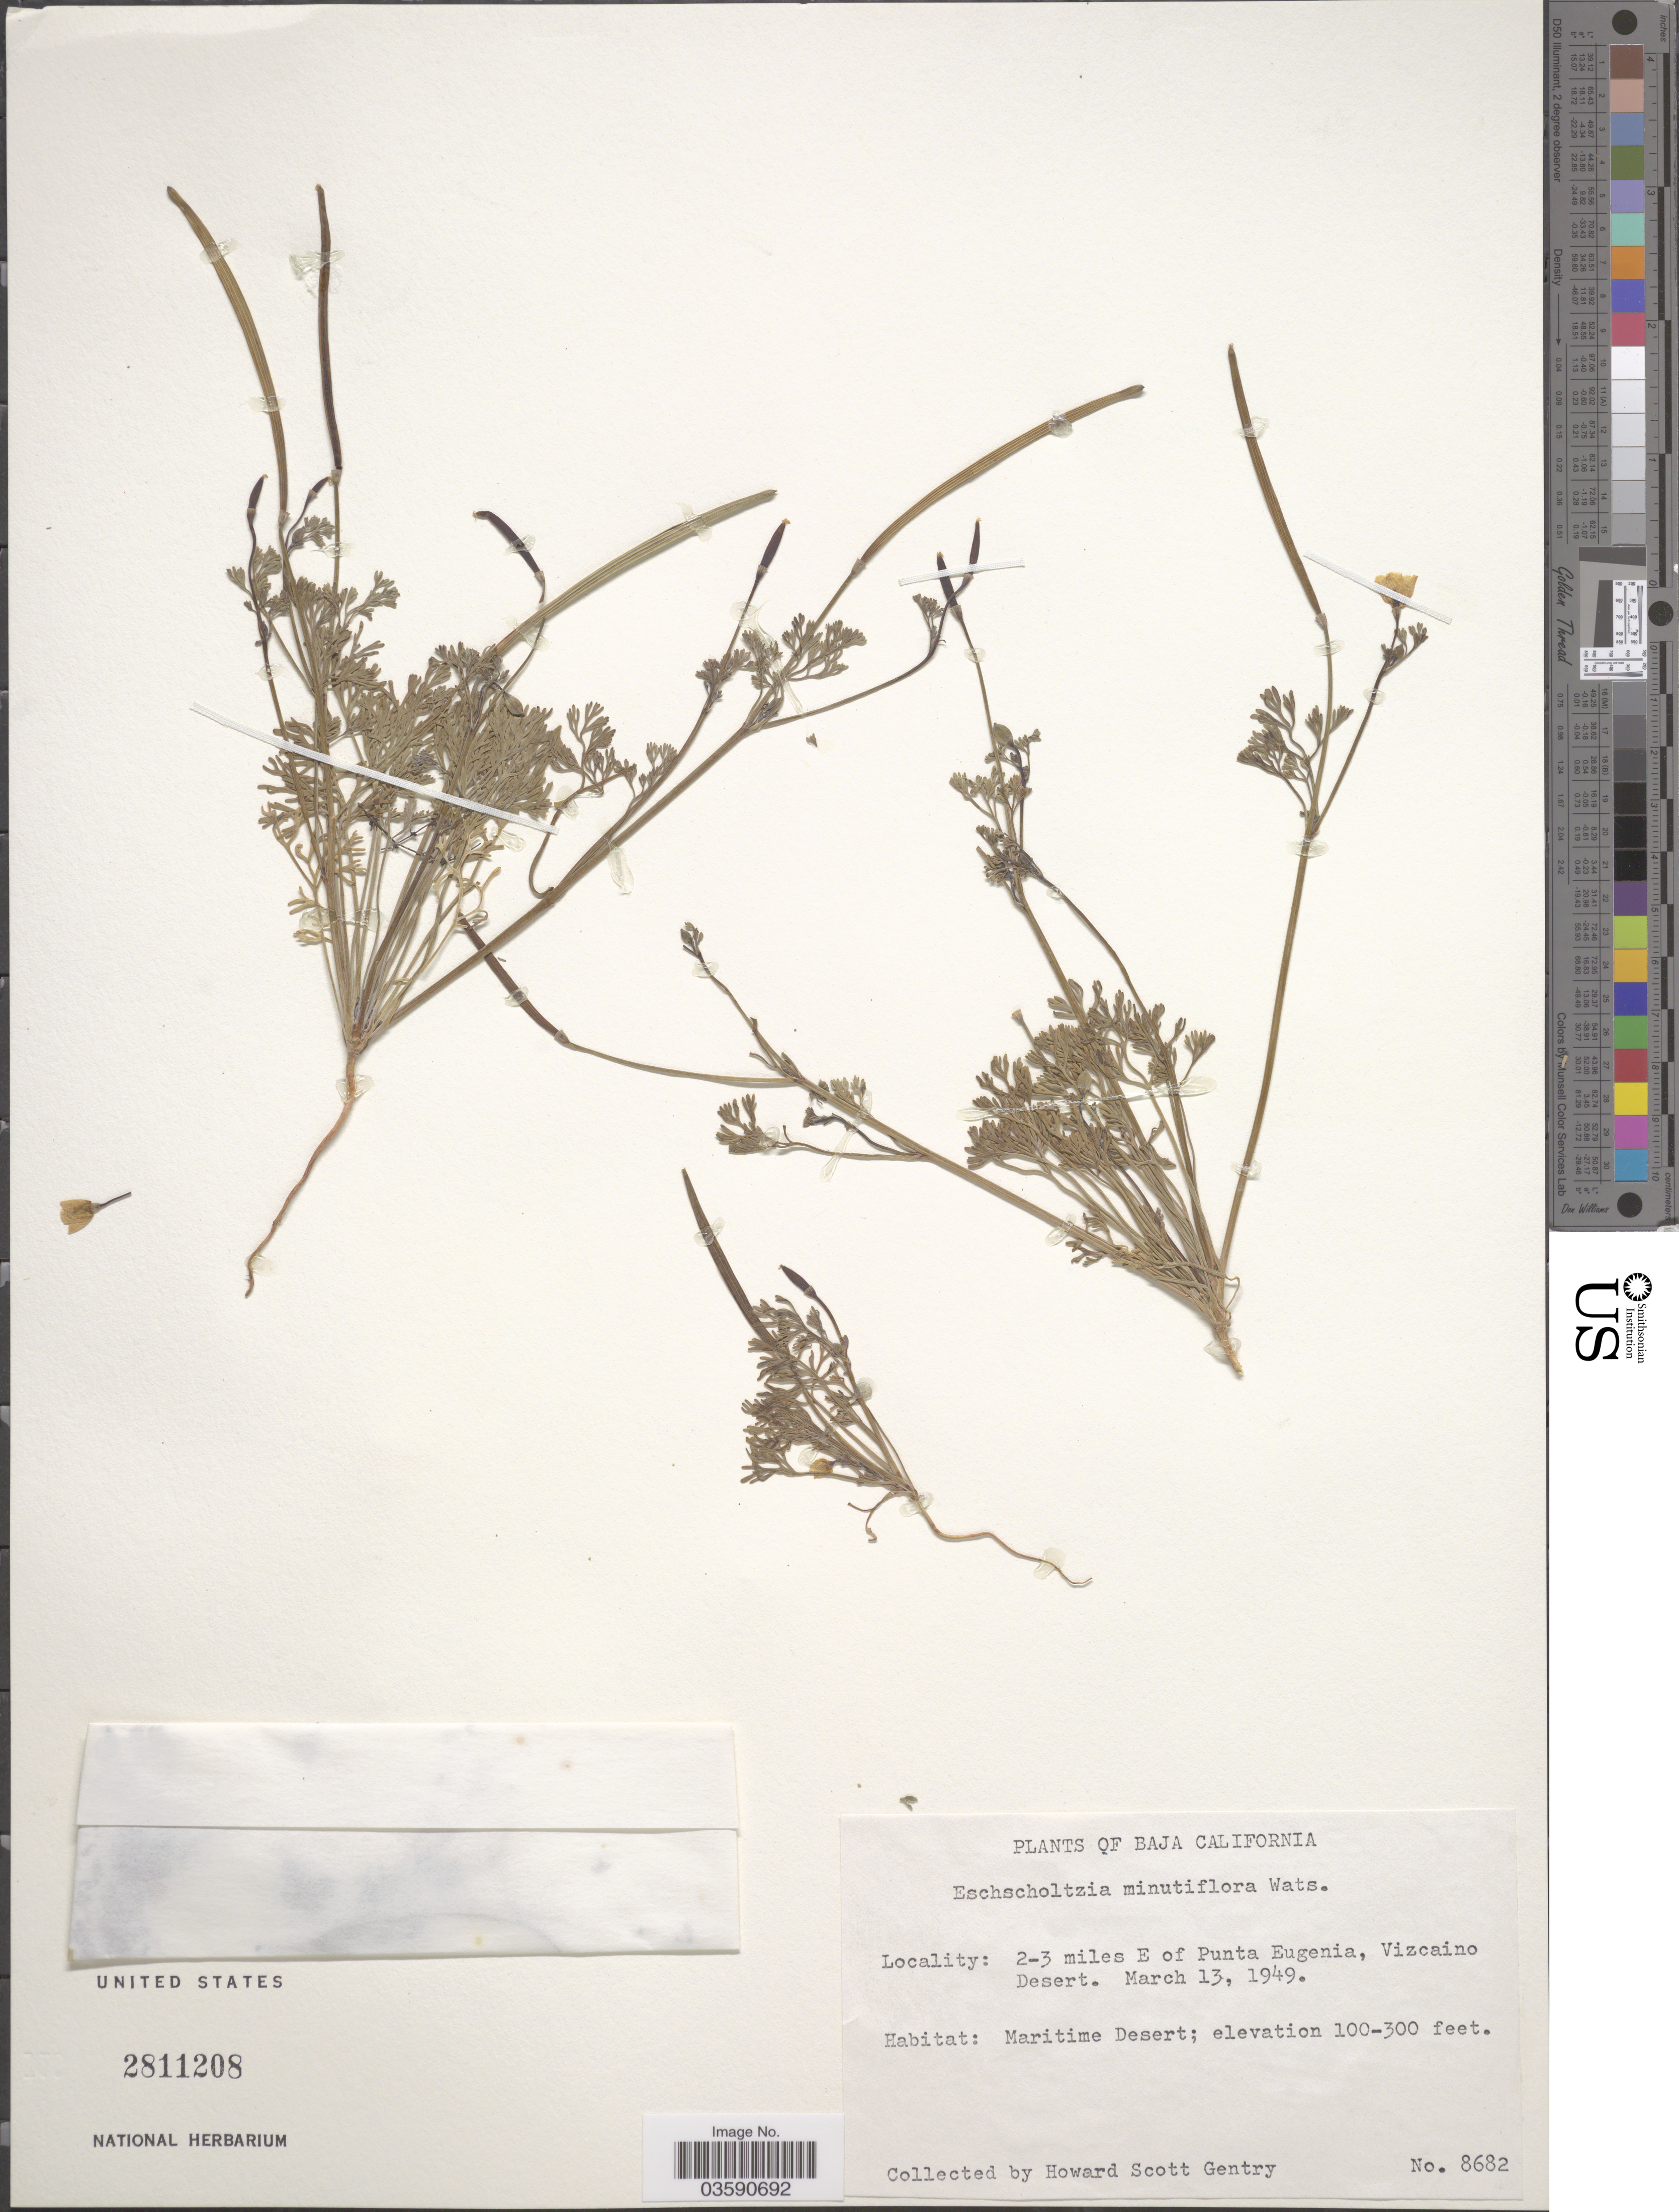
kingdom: Plantae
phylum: Tracheophyta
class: Magnoliopsida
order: Ranunculales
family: Papaveraceae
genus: Eschscholzia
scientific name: Eschscholzia minutiflora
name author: S. Watson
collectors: H. S. Gentry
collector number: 8682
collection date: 1949-03-13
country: Mexico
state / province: Baja California Sur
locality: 2-3 miles E of Punta Eugenia, Vizcaino Desert. Maritime Desert.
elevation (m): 30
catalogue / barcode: US 2811208